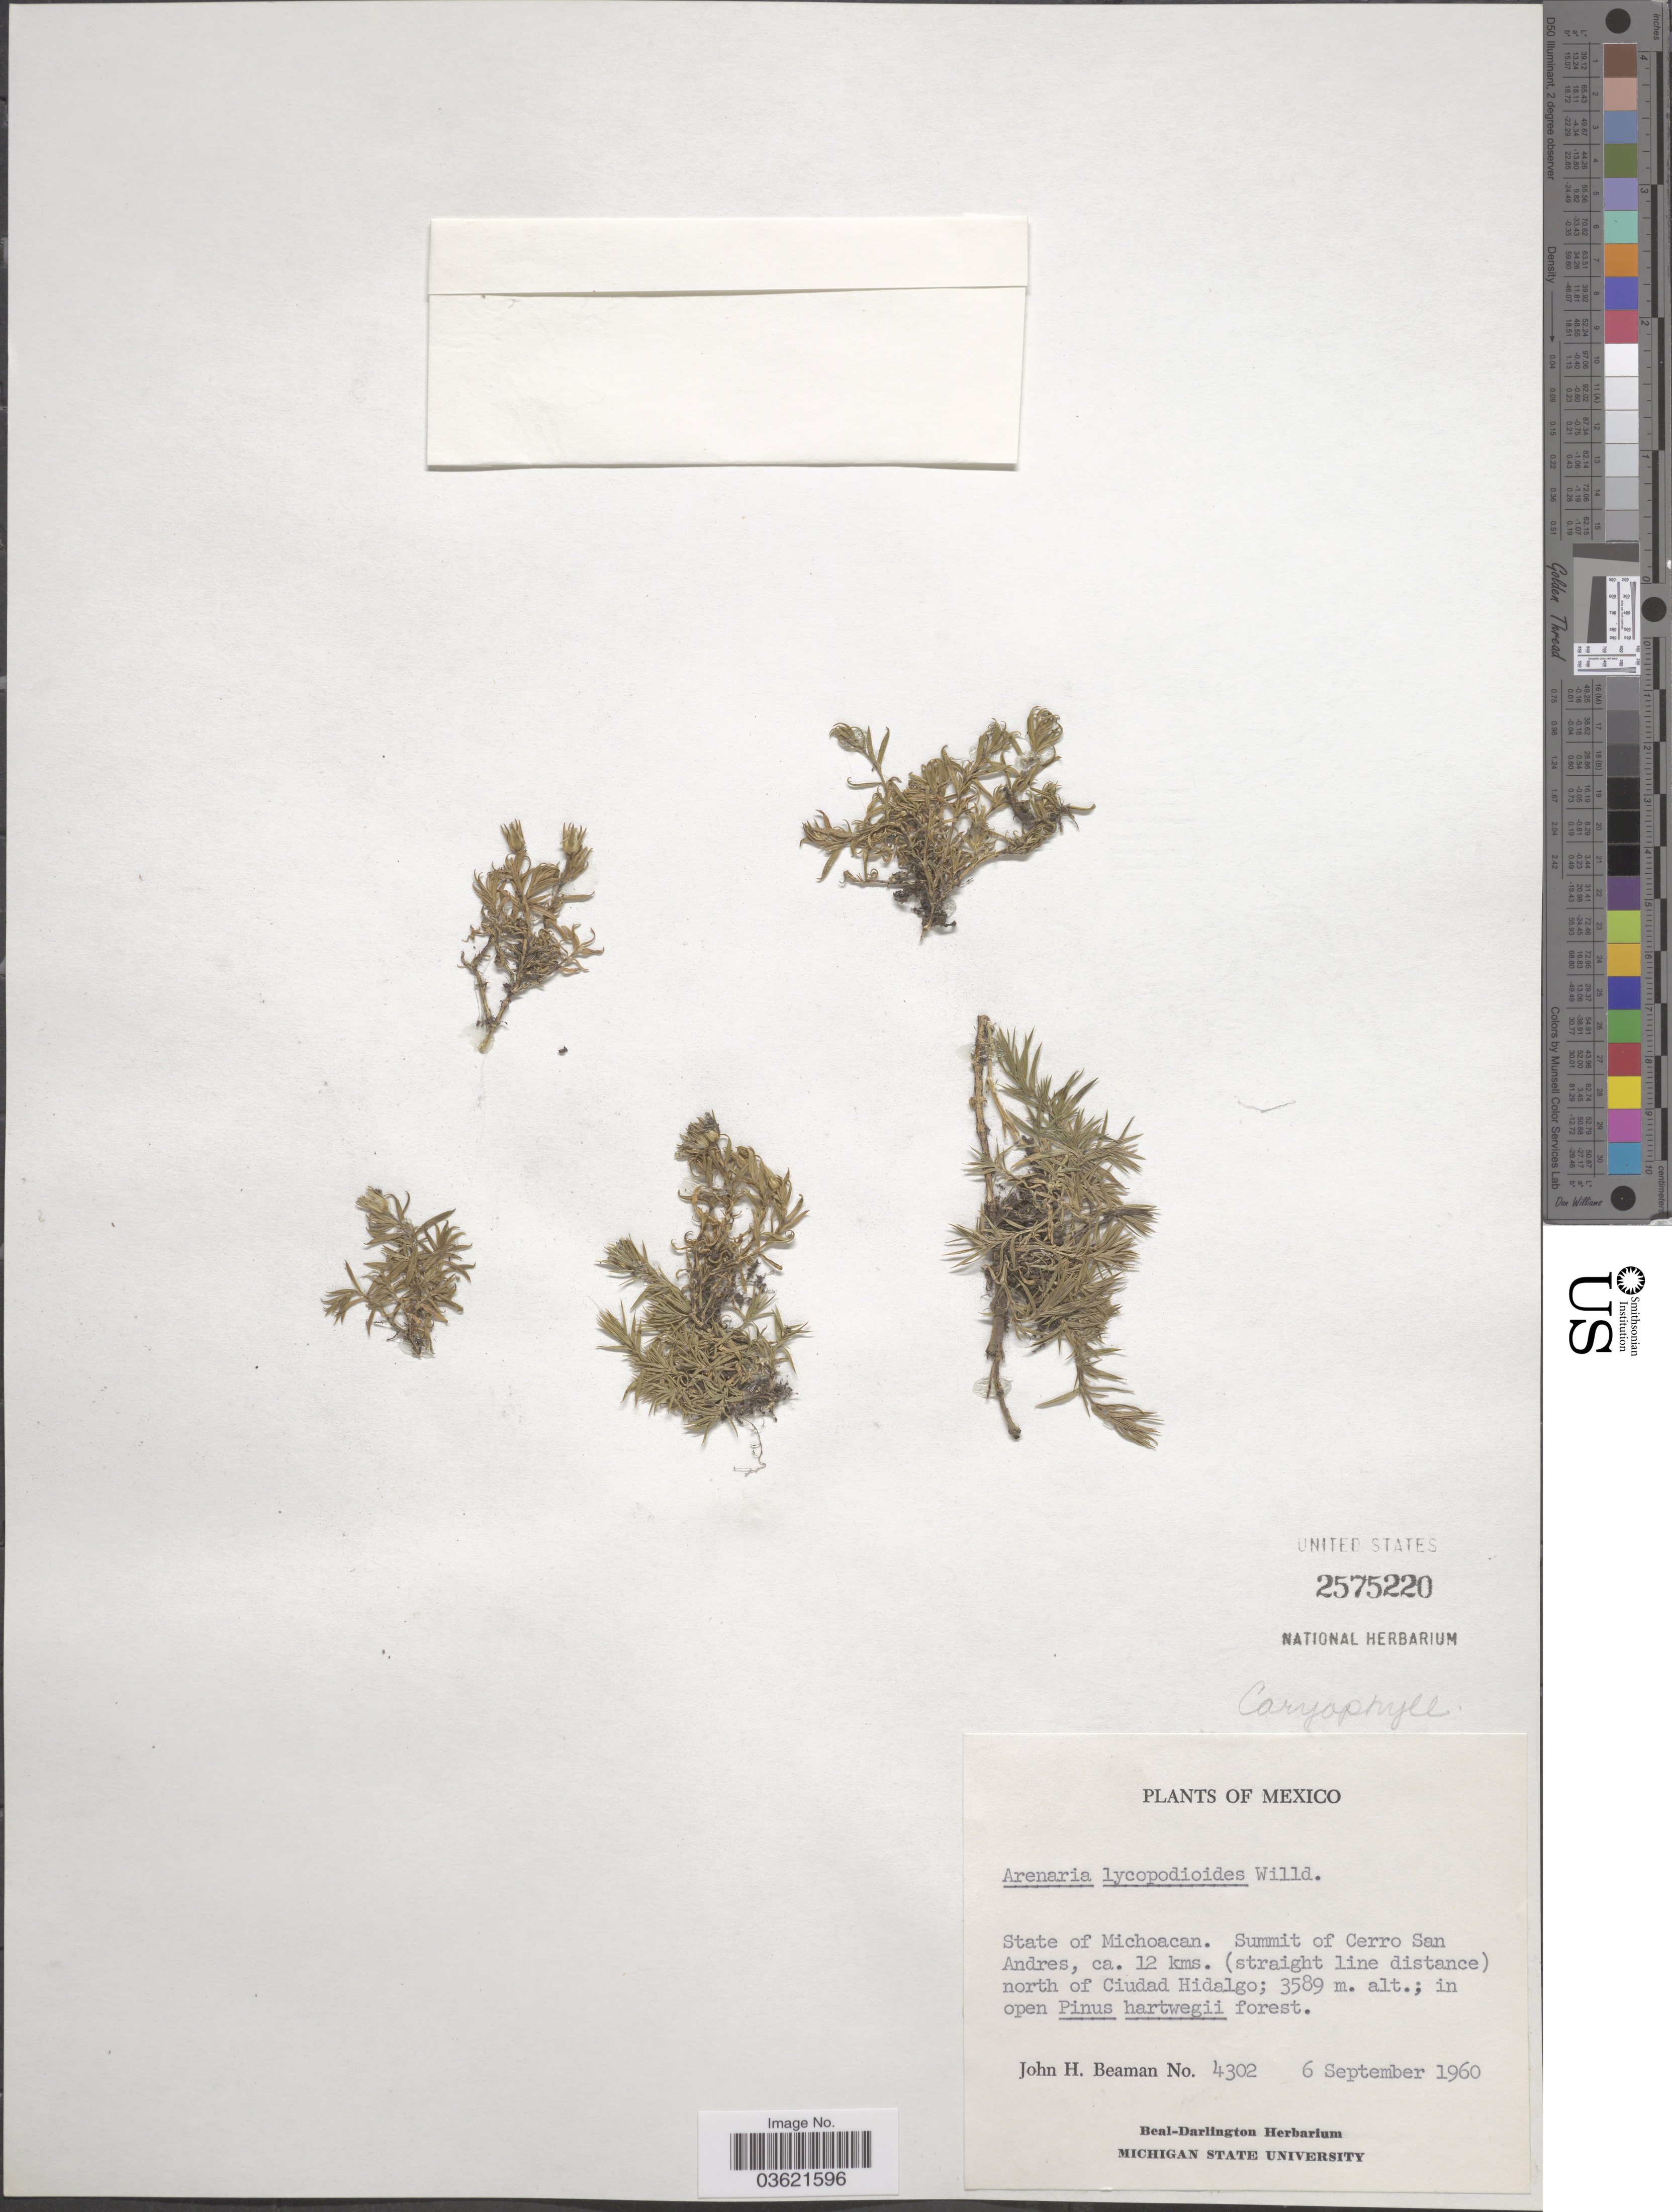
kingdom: Plantae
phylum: Tracheophyta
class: Magnoliopsida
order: Caryophyllales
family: Caryophyllaceae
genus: Arenaria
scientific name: Arenaria lycopodioides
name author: Willd. ex Schltdl.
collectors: J. H. Beaman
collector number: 4302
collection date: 1960-09-06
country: Mexico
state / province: Michoacán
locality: Summit of Cerro San Andres, ca. 12 kms. (straight line distance) north of Ciudad Hidalgo.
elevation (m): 3589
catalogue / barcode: US 2575220